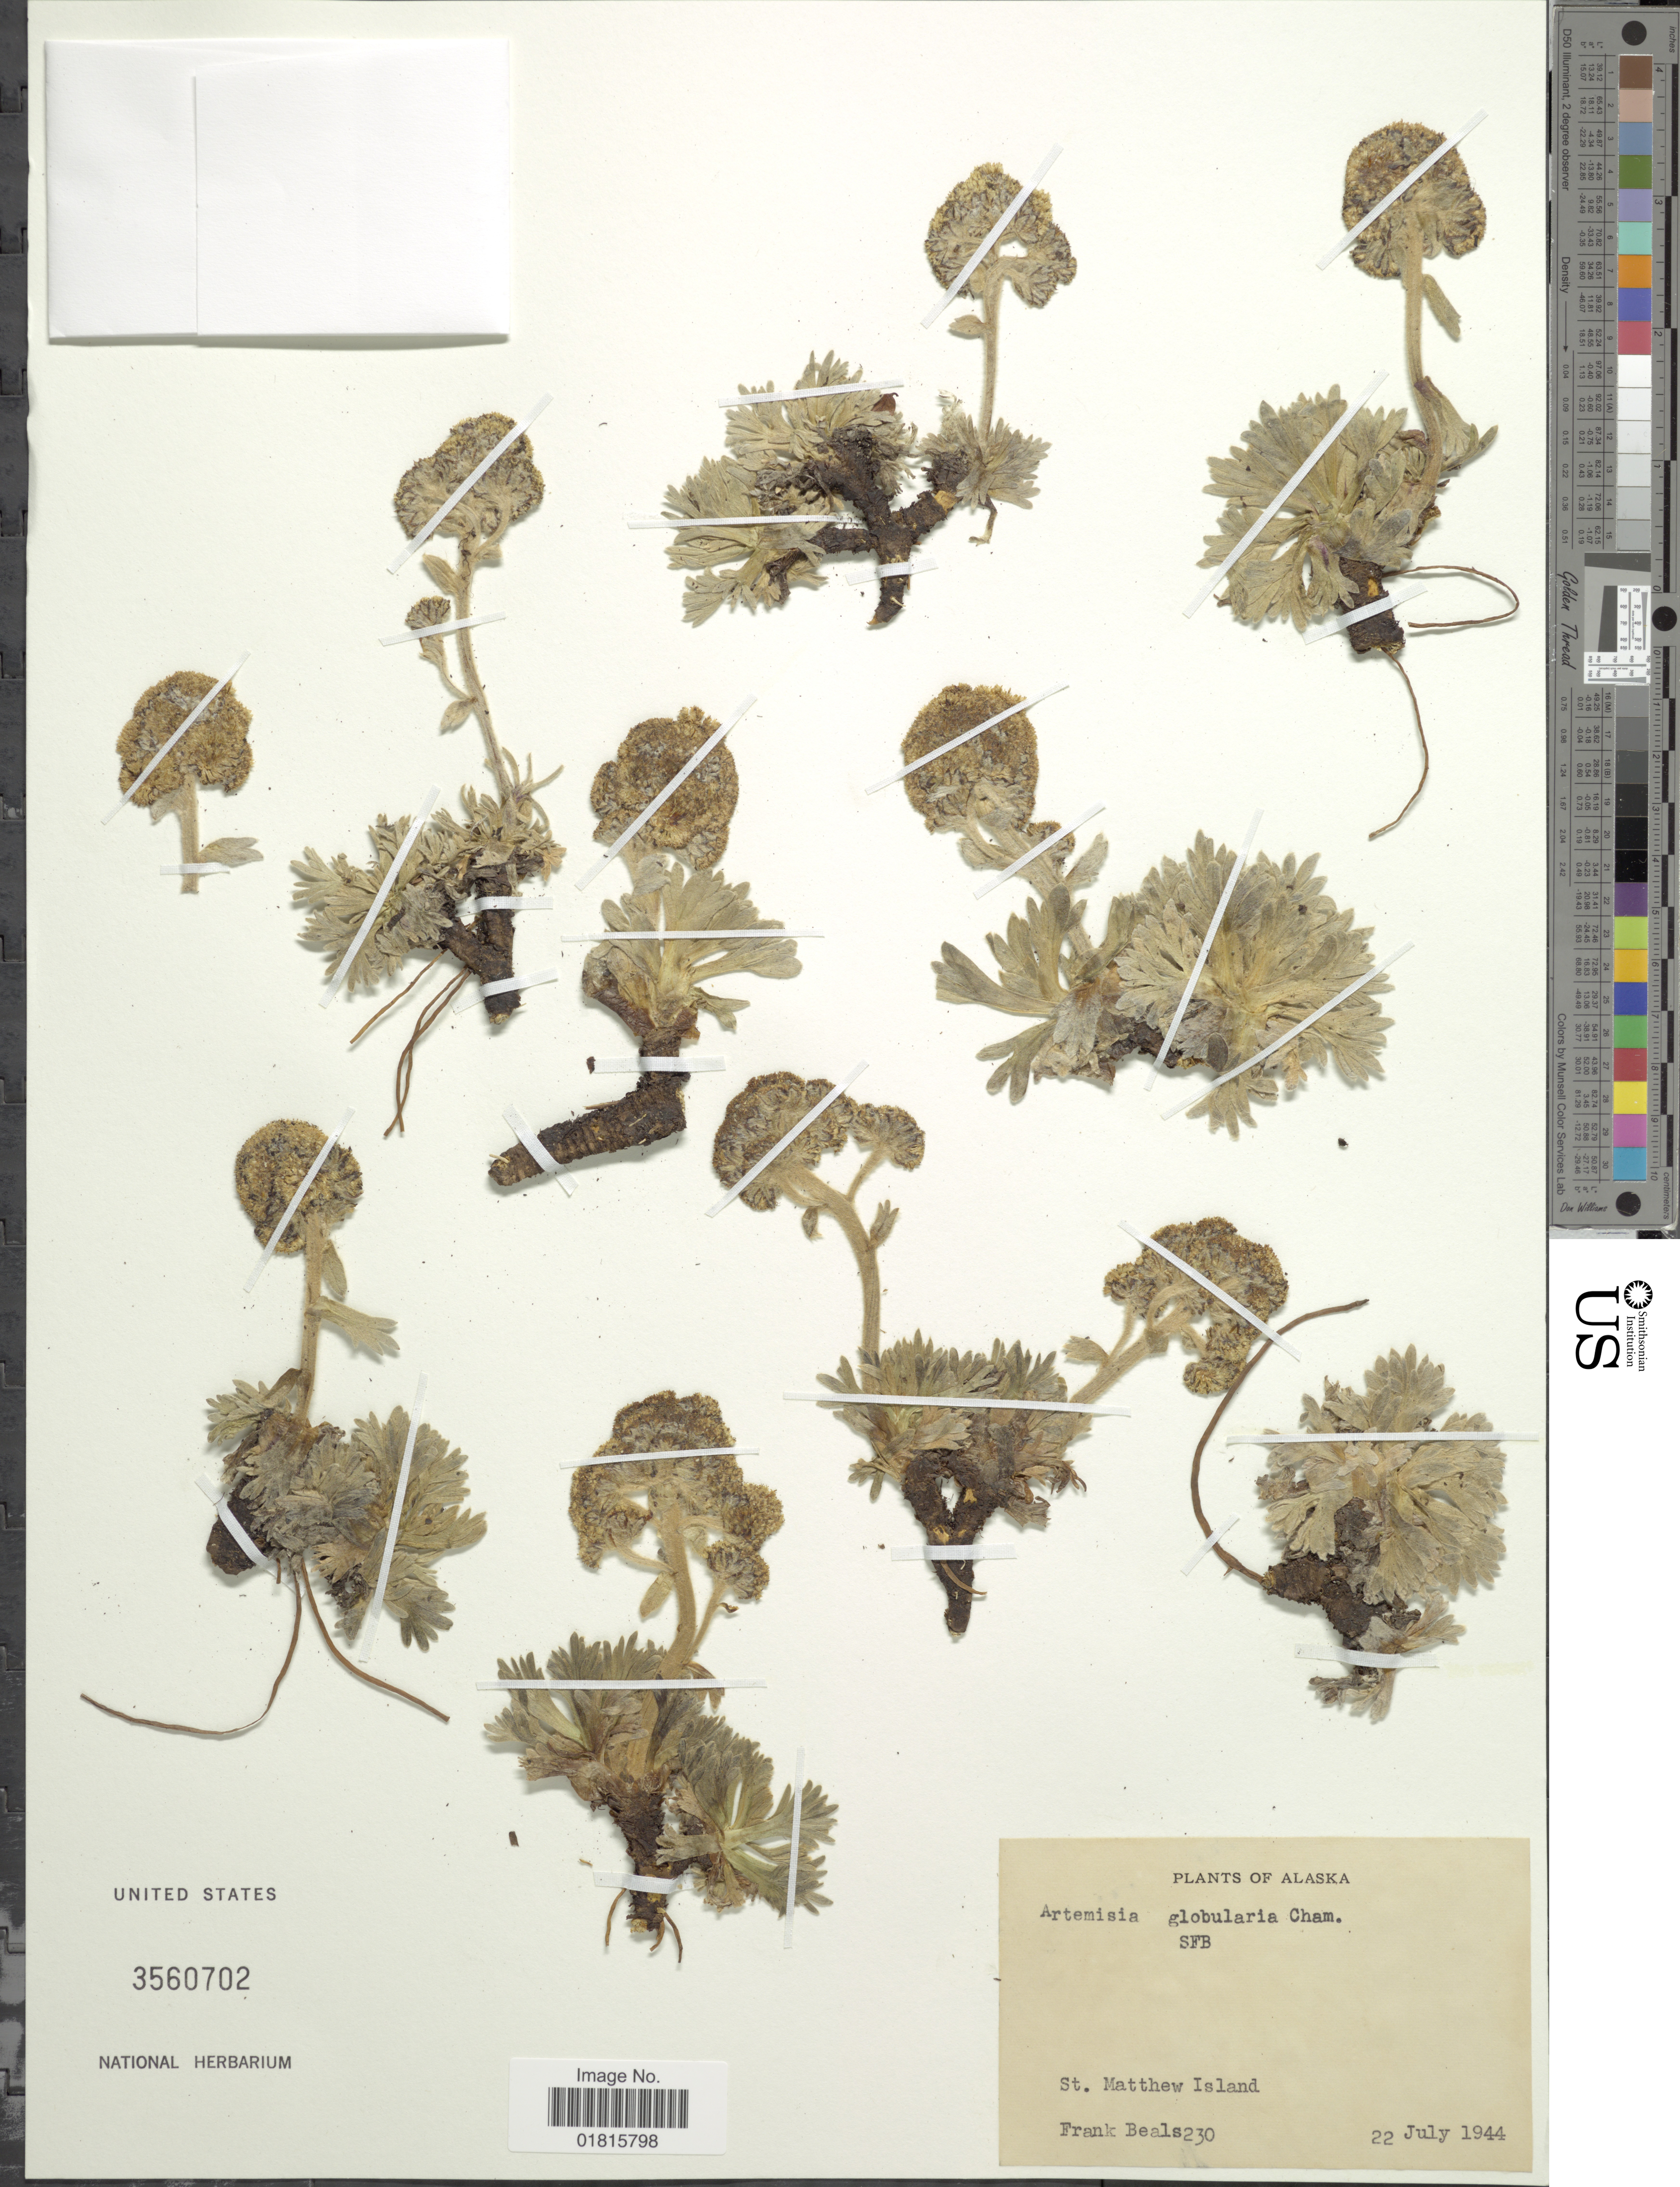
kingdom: Plantae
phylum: Tracheophyta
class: Magnoliopsida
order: Asterales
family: Asteraceae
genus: Artemisia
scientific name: Artemisia globularia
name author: Cham. ex Besser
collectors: F. Beals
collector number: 230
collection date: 1944-07-22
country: United States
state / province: Alaska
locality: St. Matthew Islands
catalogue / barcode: US 3560702